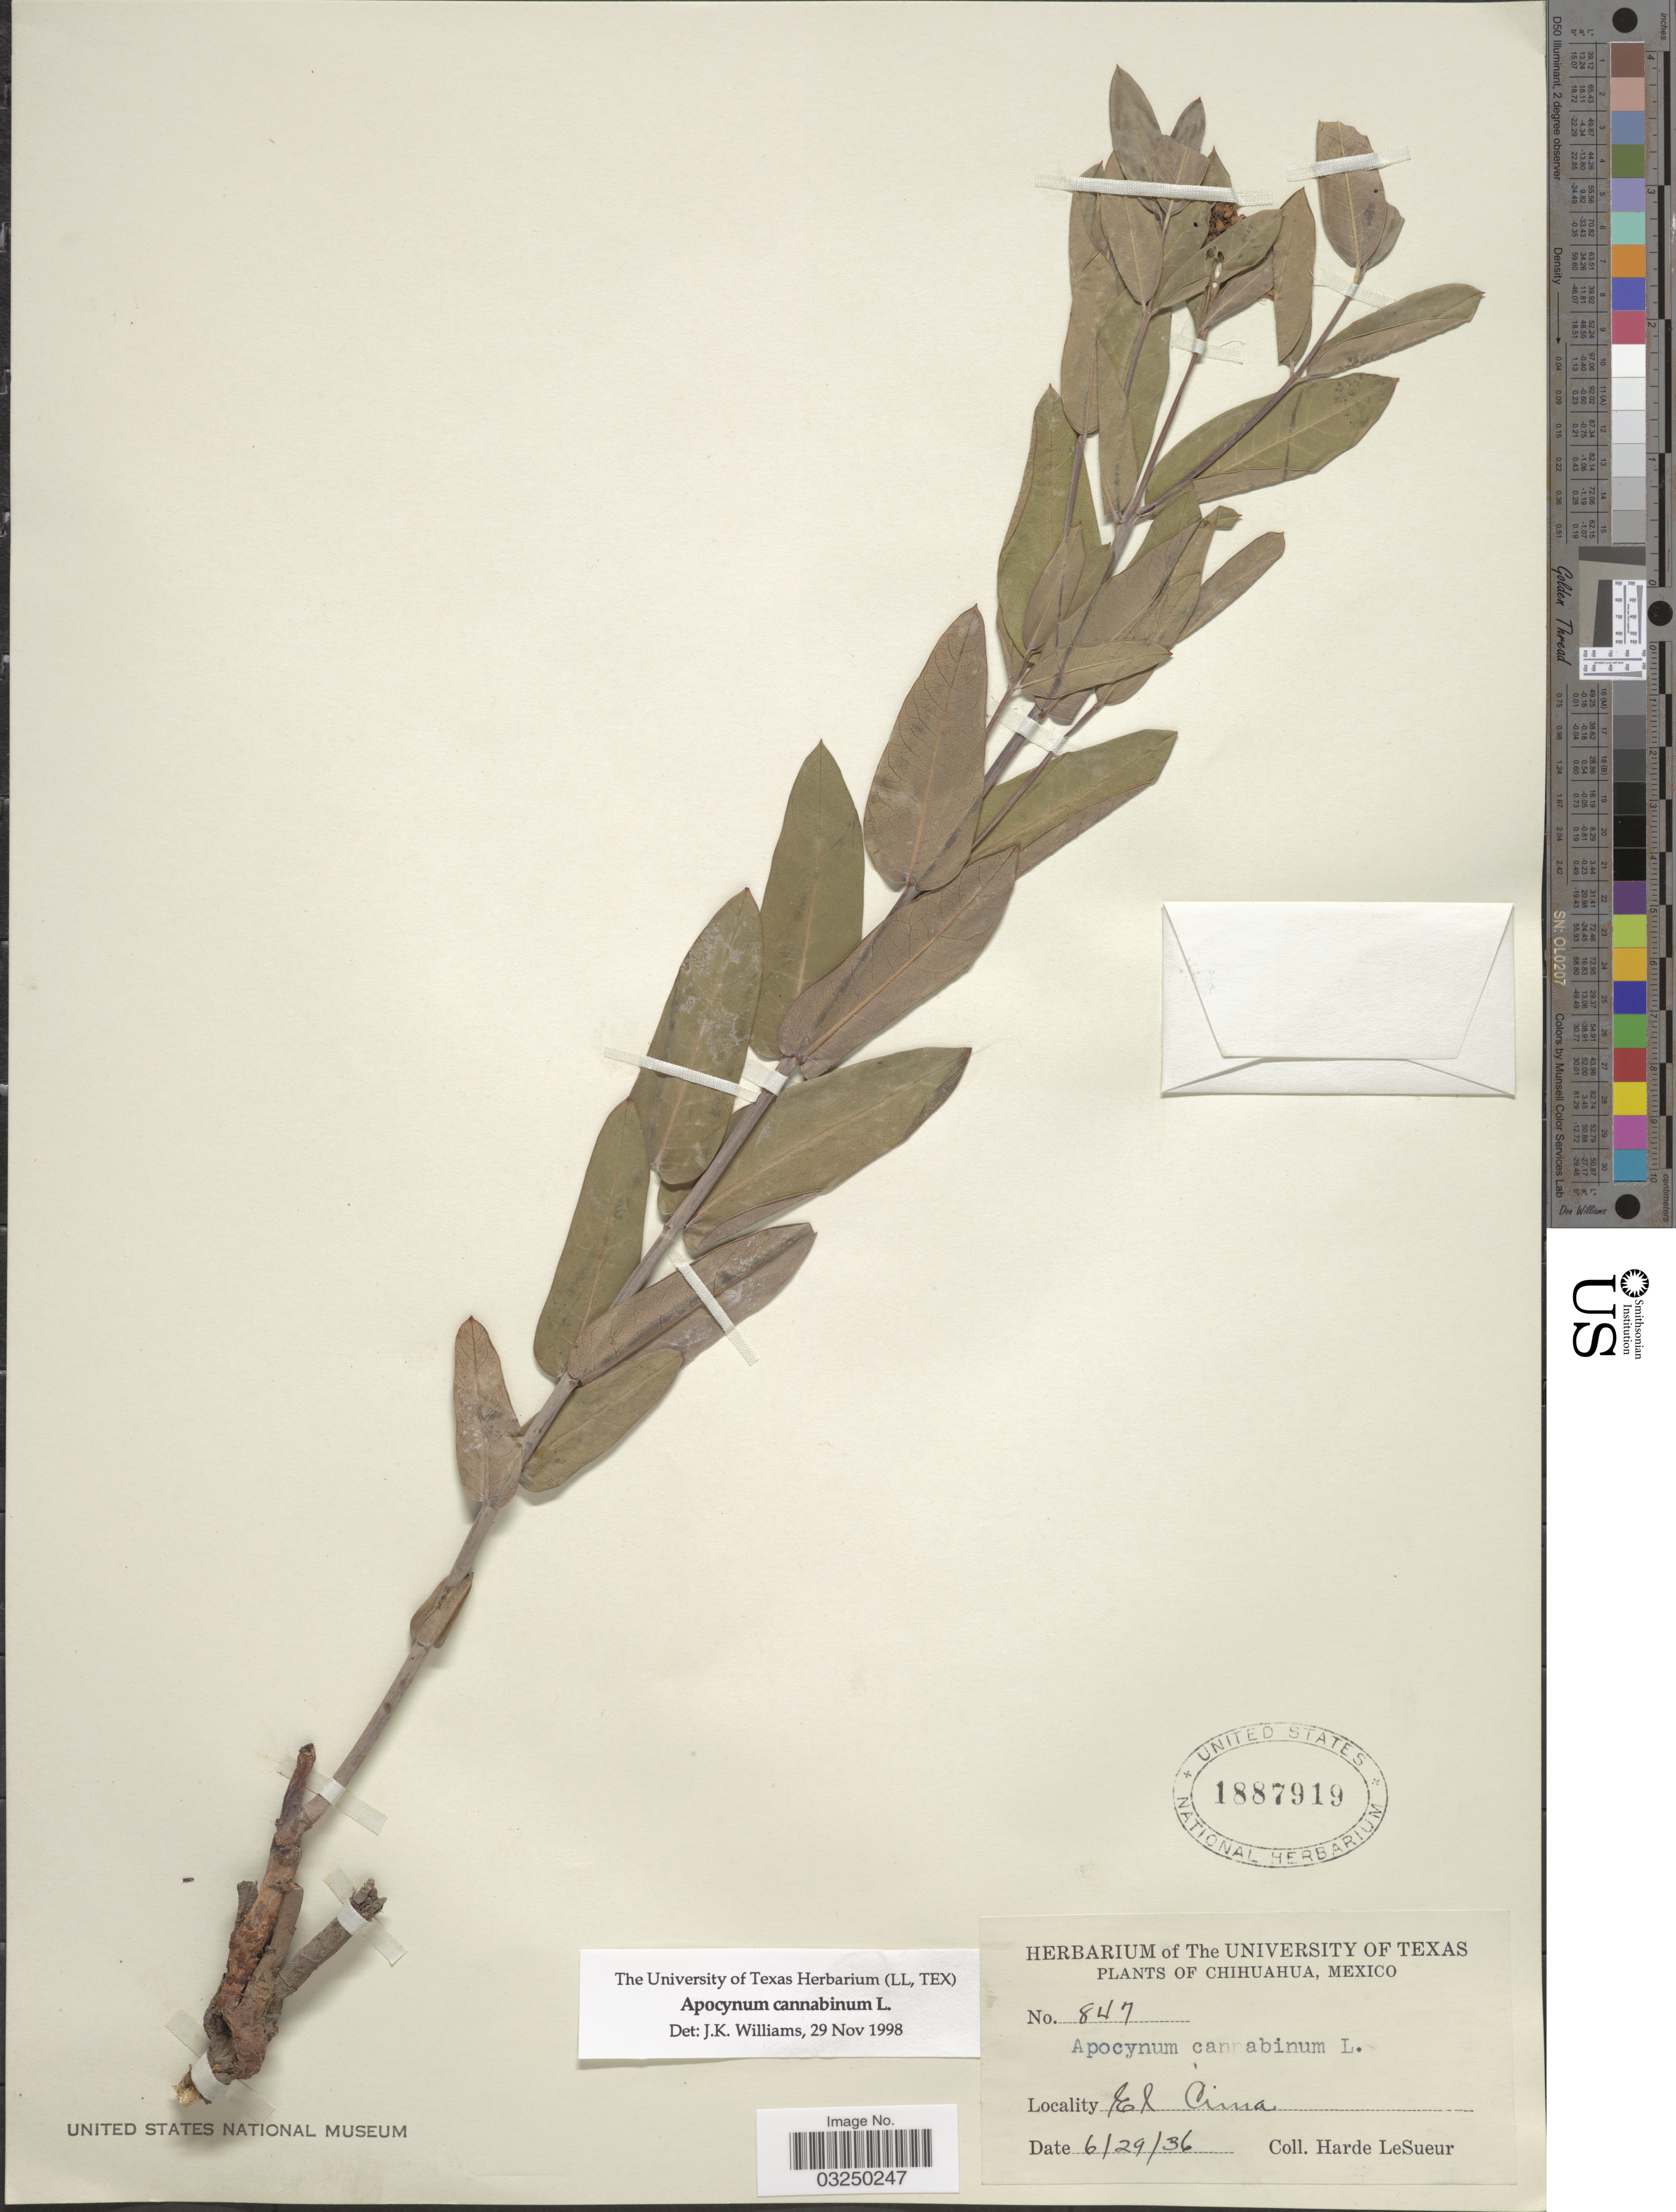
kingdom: Plantae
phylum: Tracheophyta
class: Magnoliopsida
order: Gentianales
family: Apocynaceae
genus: Apocynum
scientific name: Apocynum cannabinum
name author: L.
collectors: H. LeSueur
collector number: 847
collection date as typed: Transcribed d/m/y: 29/6/36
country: Mexico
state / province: Chihuahua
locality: El Cima.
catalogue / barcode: US 1887919